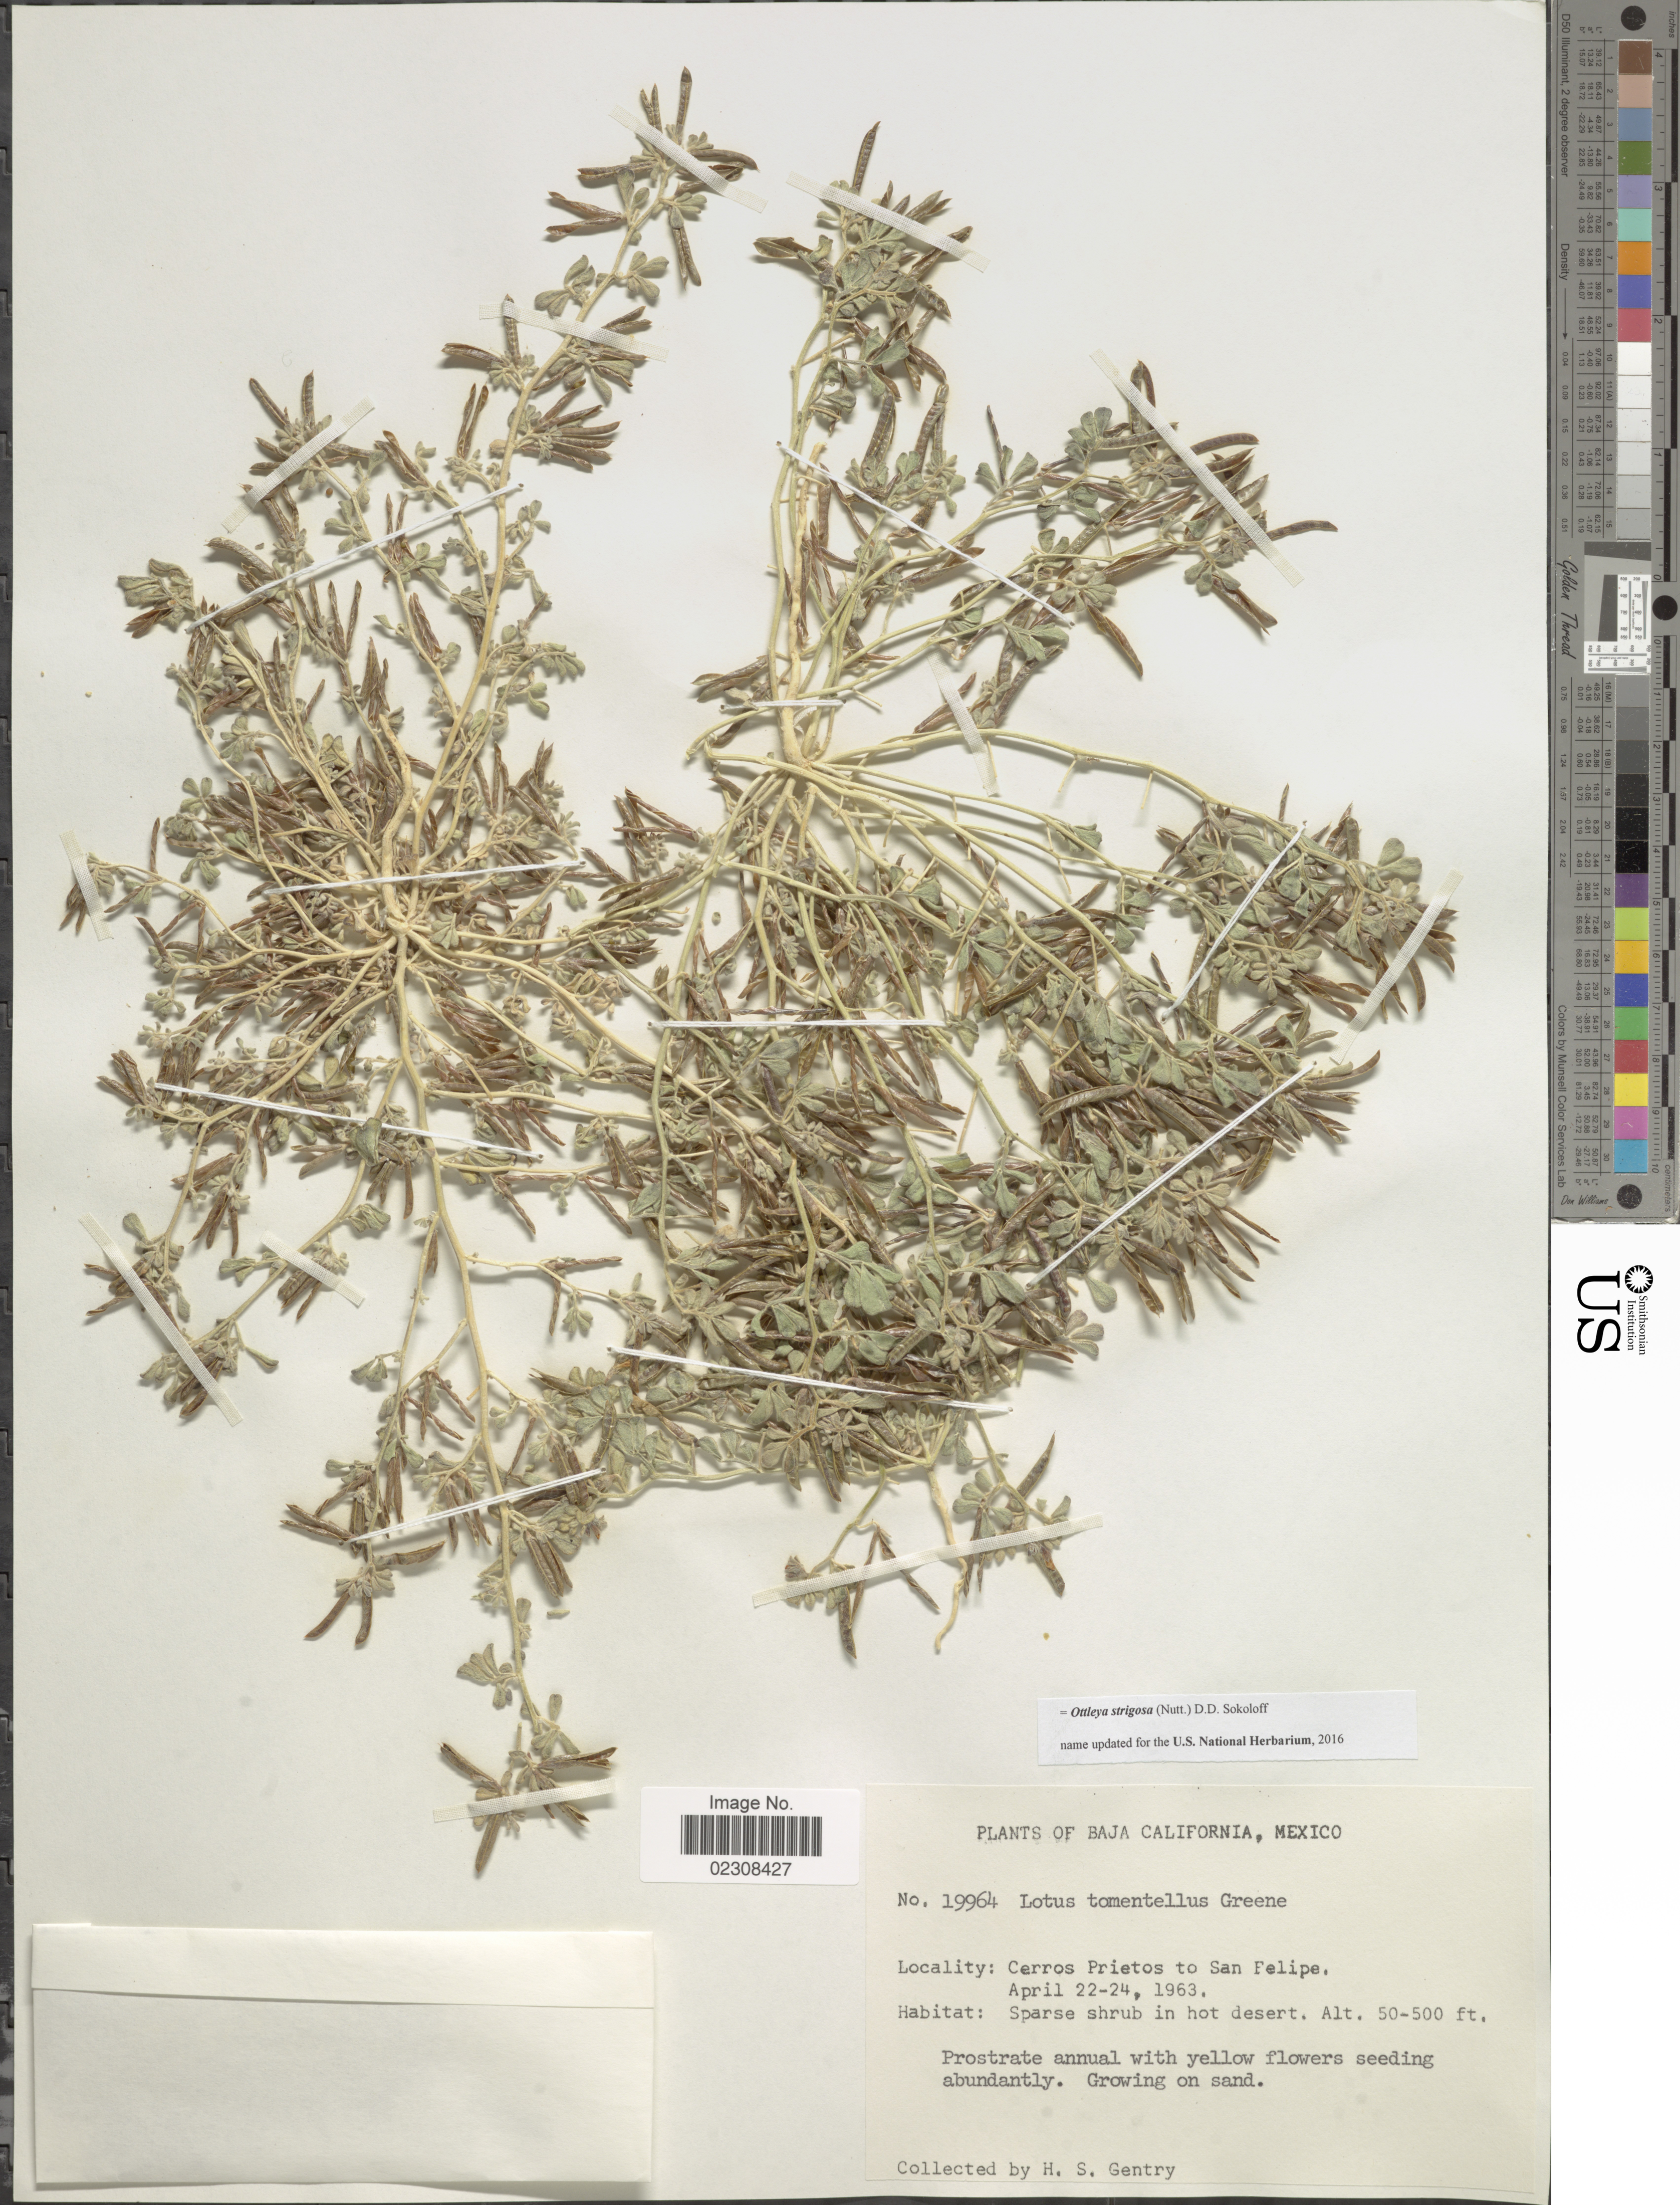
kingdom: Plantae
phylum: Tracheophyta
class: Magnoliopsida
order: Fabales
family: Fabaceae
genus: Ottleya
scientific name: Ottleya strigosa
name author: (Nutt.) D.D. Sokoloff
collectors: H. S. Gentry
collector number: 19964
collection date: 1963-04-22/1963-04-24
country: Mexico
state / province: Baja California Norte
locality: Cerros Prietos to San Felipe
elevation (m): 15